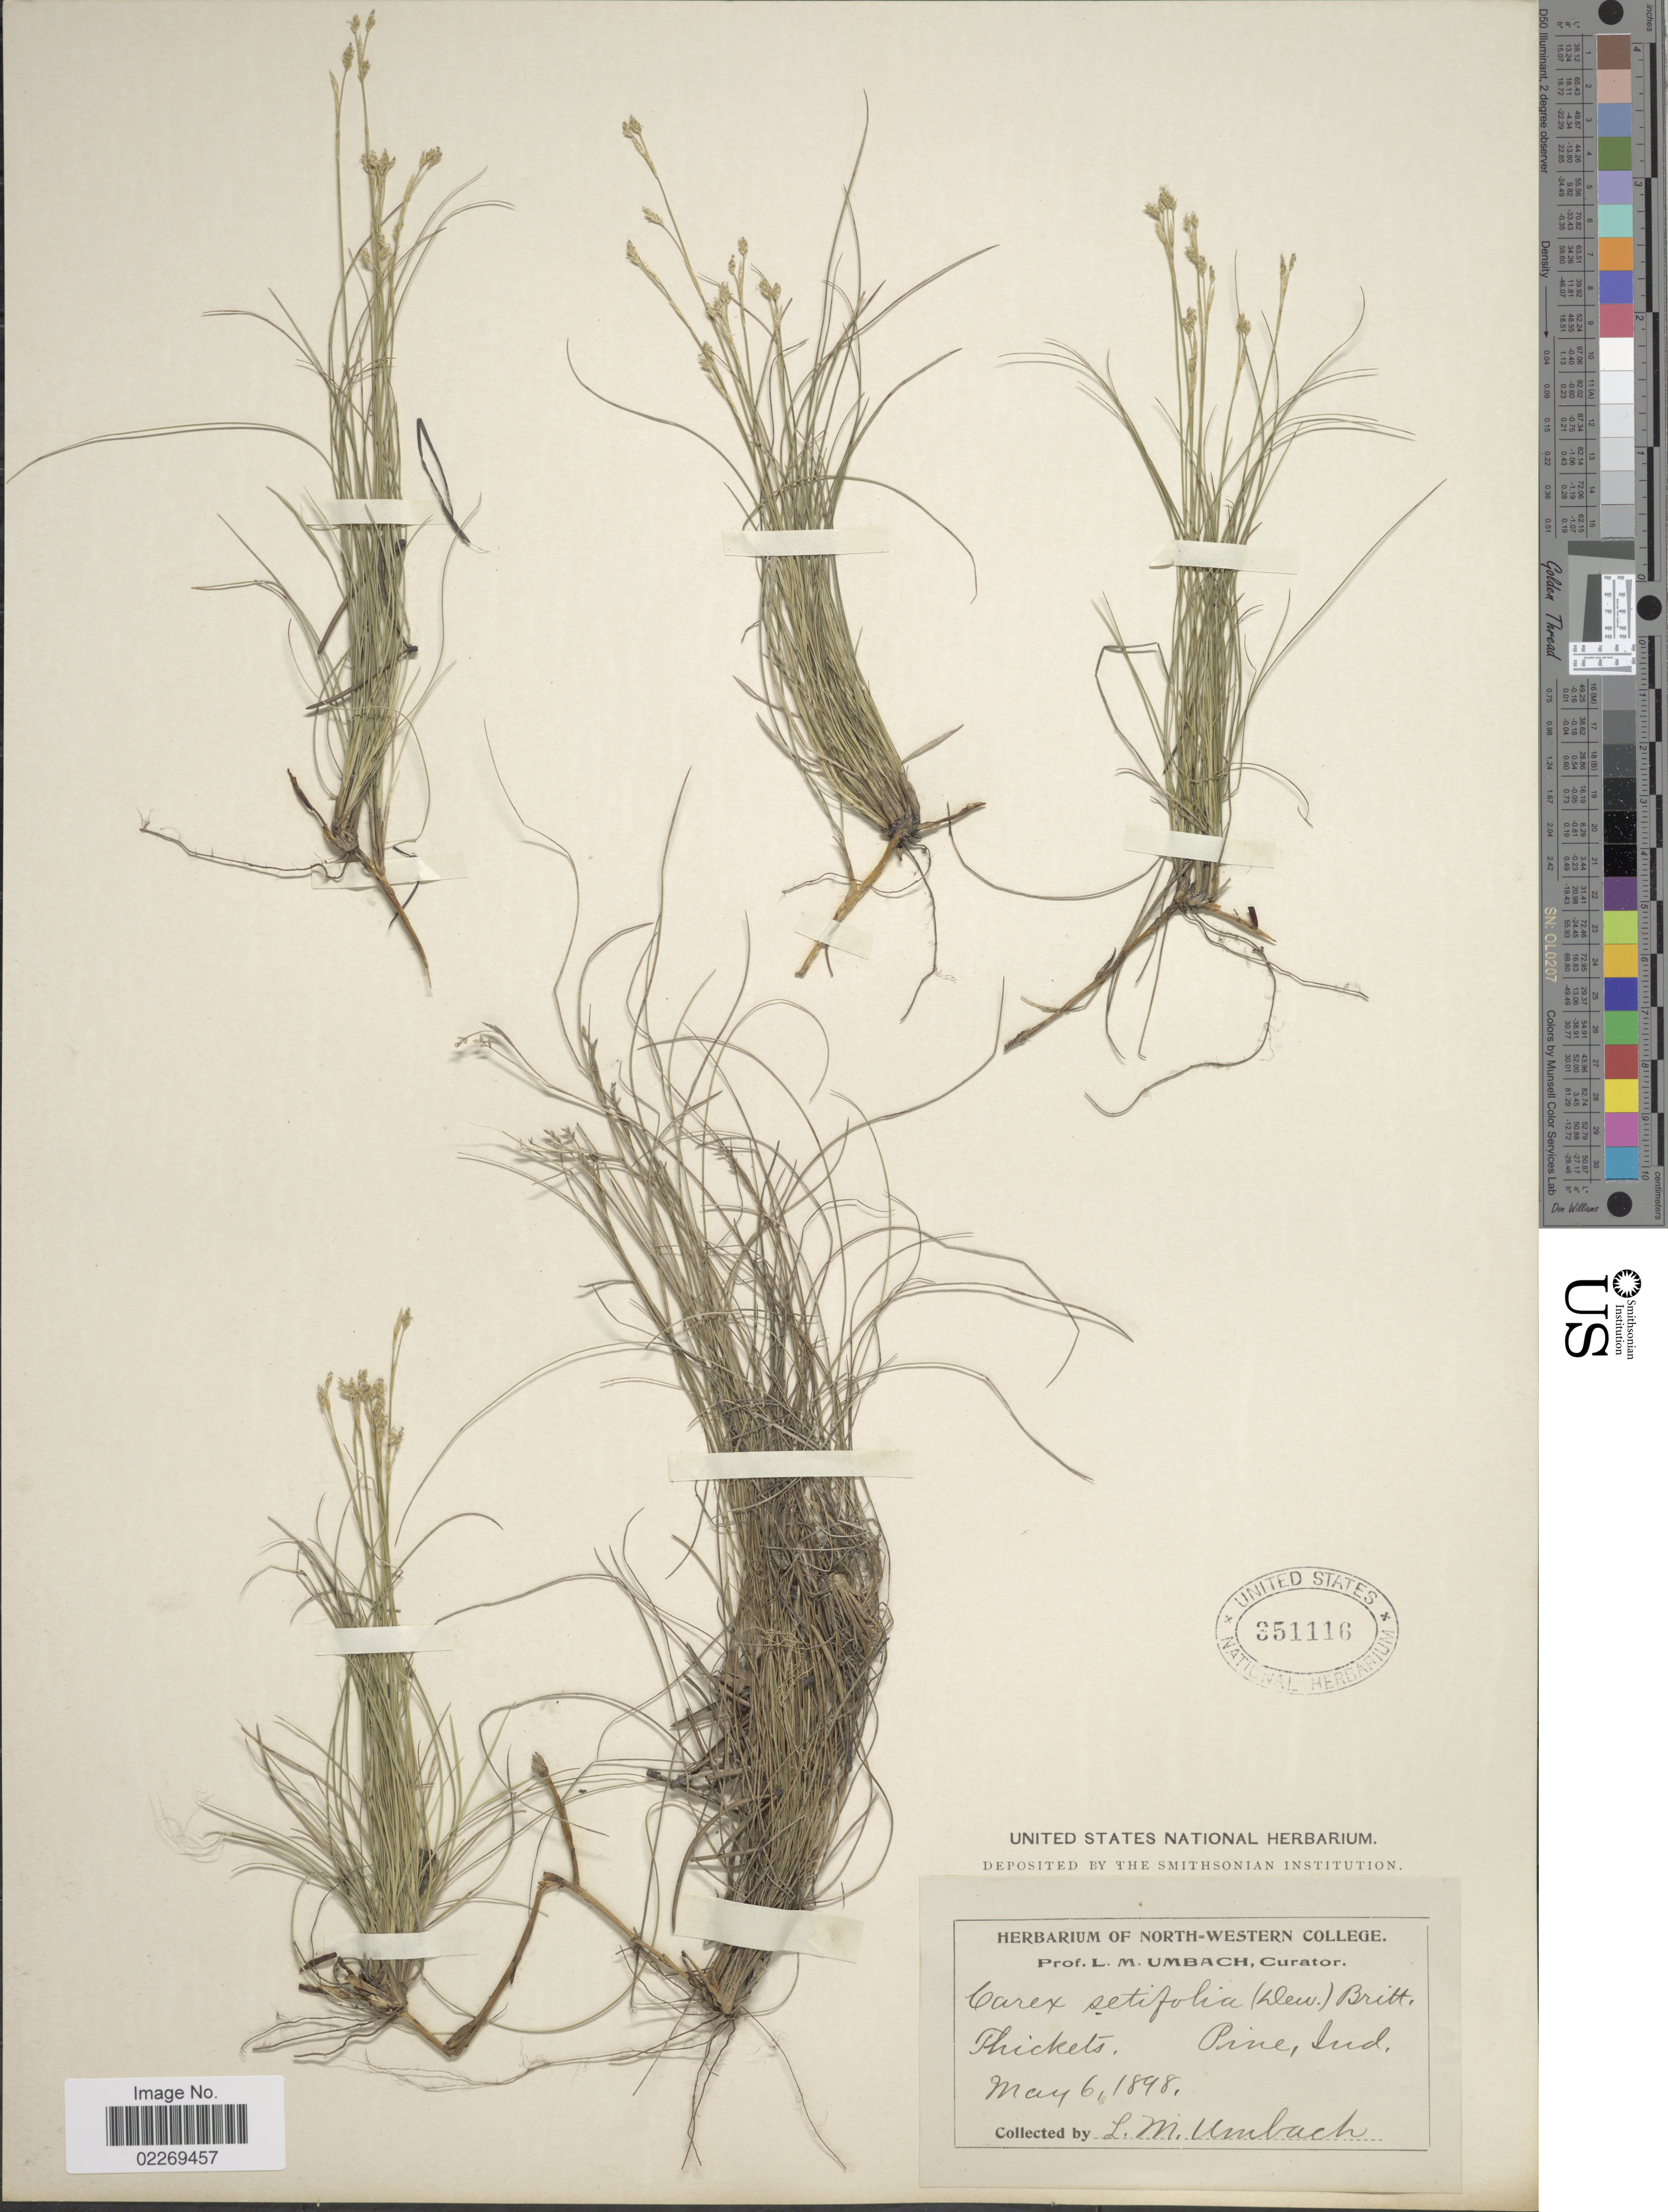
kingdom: Plantae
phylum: Tracheophyta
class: Liliopsida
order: Poales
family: Cyperaceae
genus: Carex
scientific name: Carex eburnea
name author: Boott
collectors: L. M. Umbach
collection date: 1898-05-06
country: United States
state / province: Indiana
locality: Pine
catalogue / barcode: US 351116